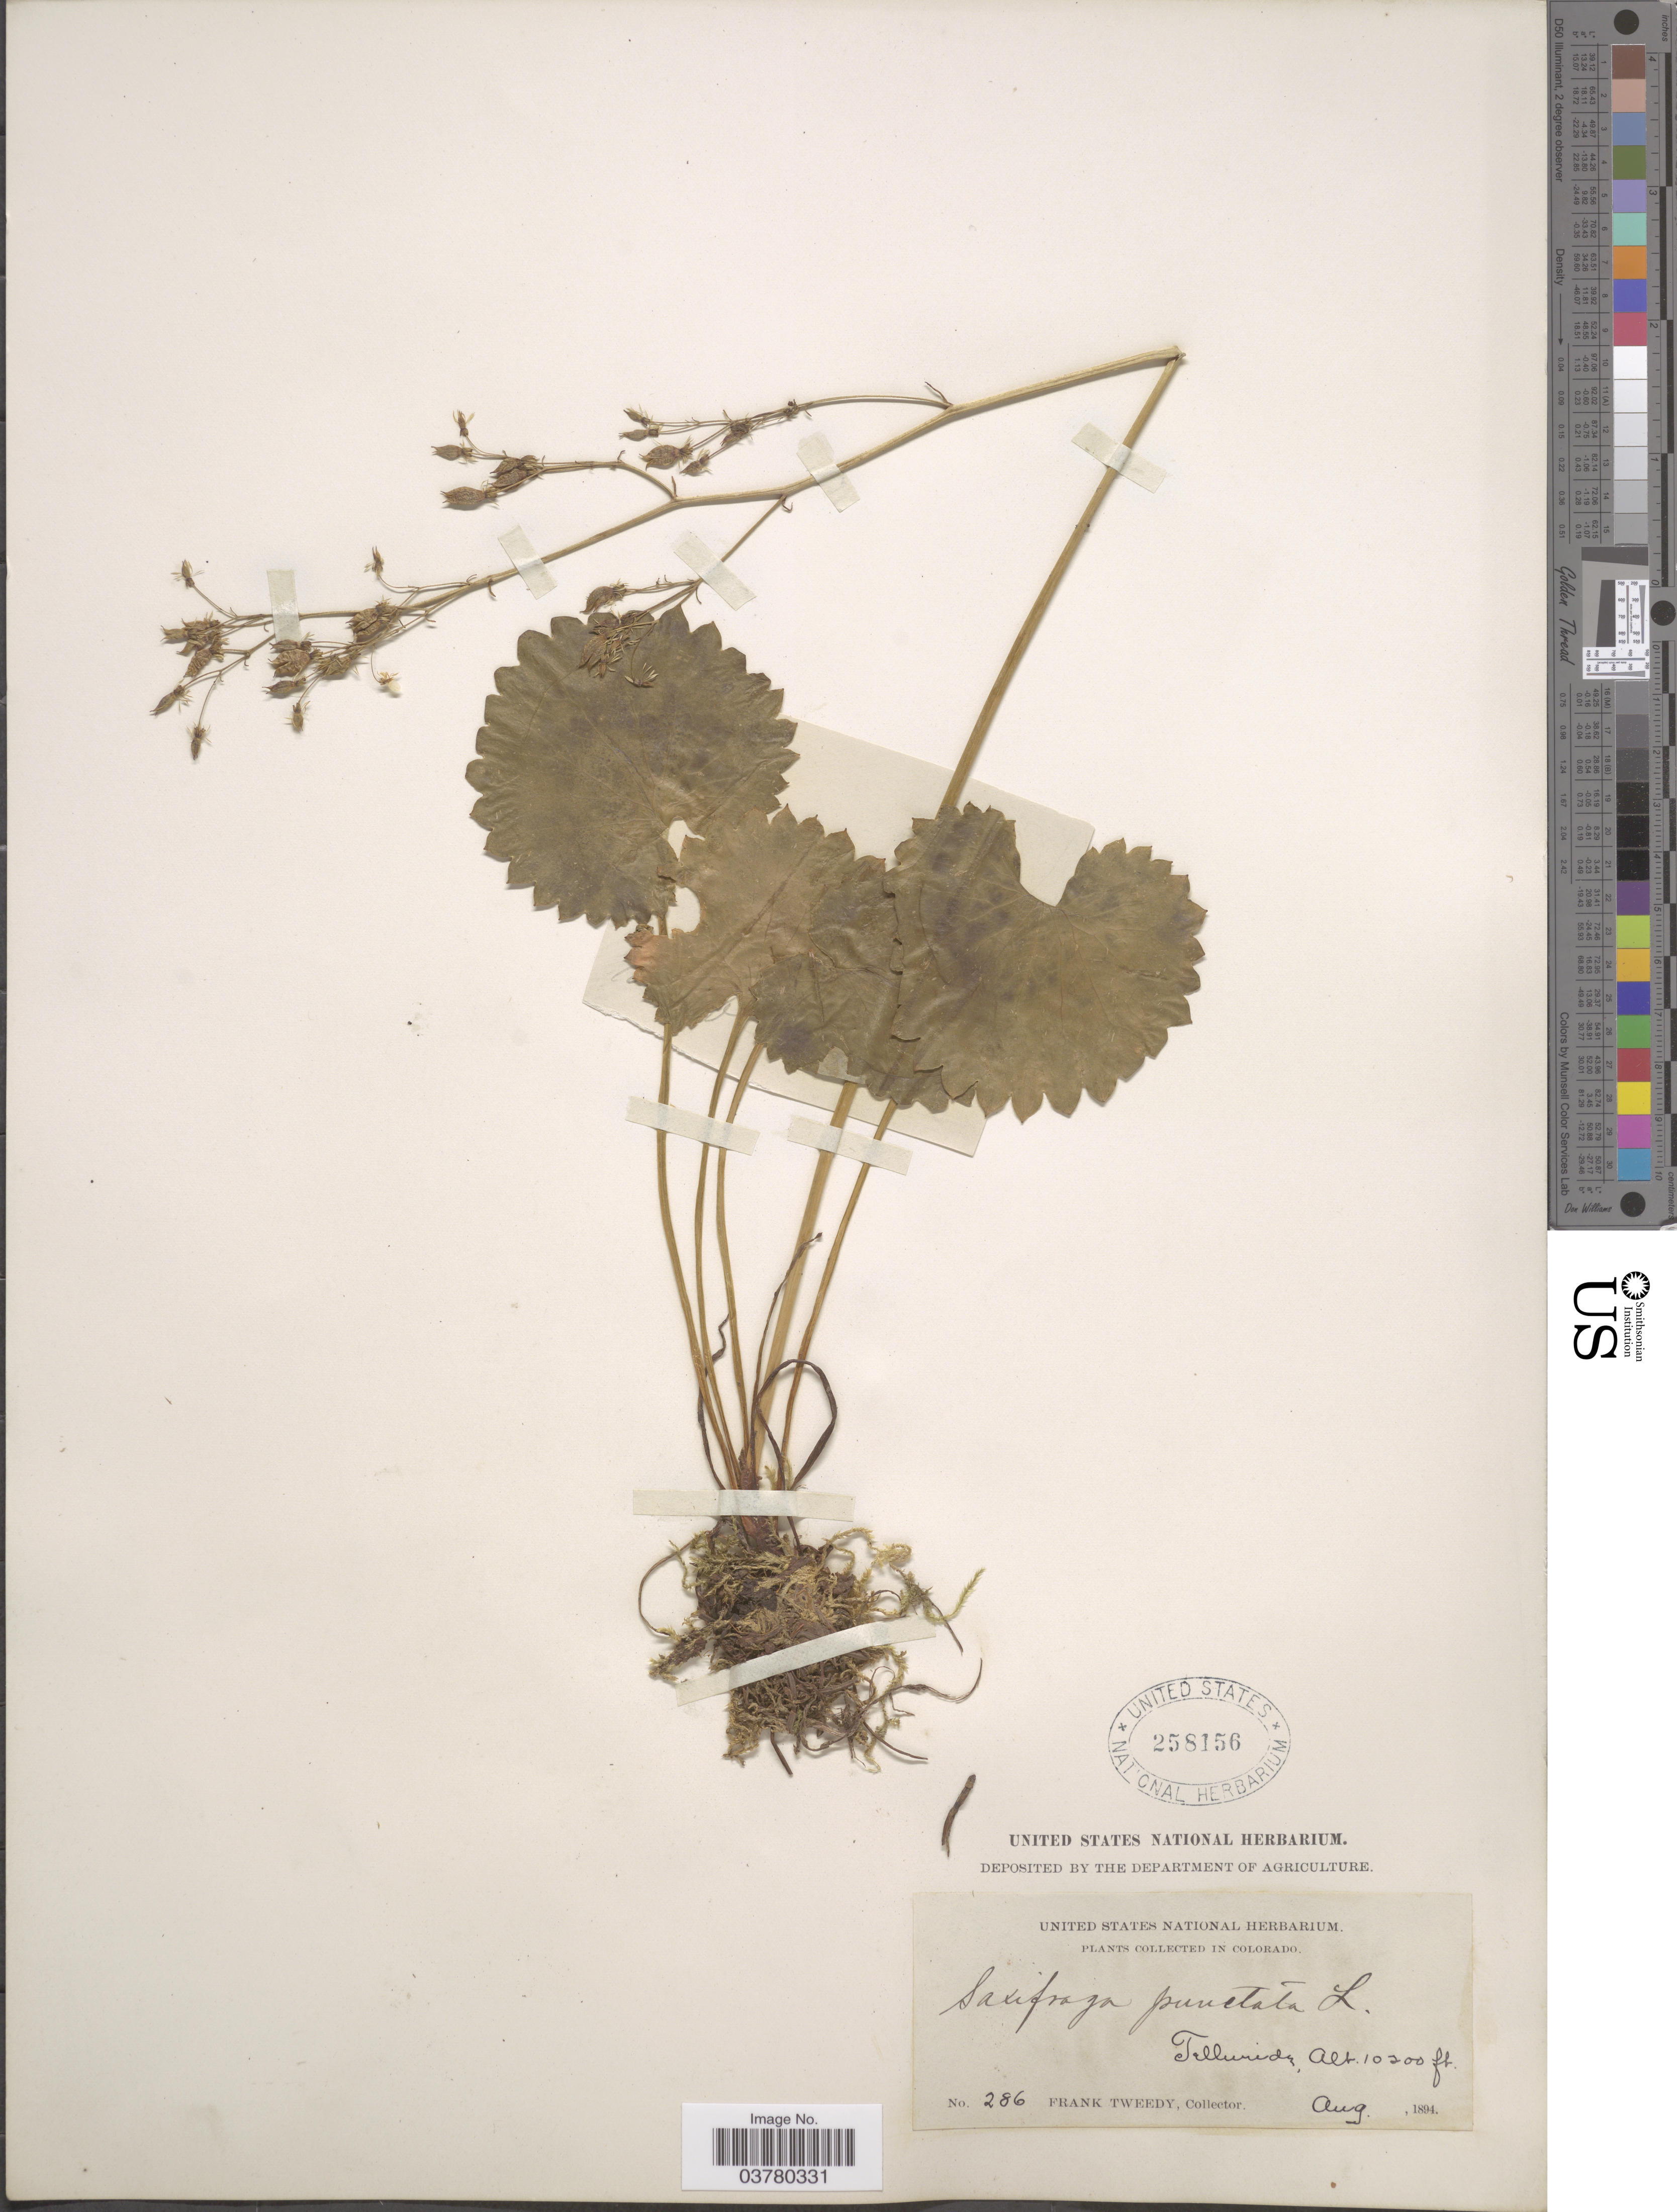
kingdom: Plantae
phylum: Tracheophyta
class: Magnoliopsida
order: Saxifragales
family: Saxifragaceae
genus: Micranthes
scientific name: Micranthes odontoloma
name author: (Piper) A. Heller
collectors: F. Tweedy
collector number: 286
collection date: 1894-08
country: United States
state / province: Colorado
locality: Telluride.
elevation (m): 3109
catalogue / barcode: US 258156